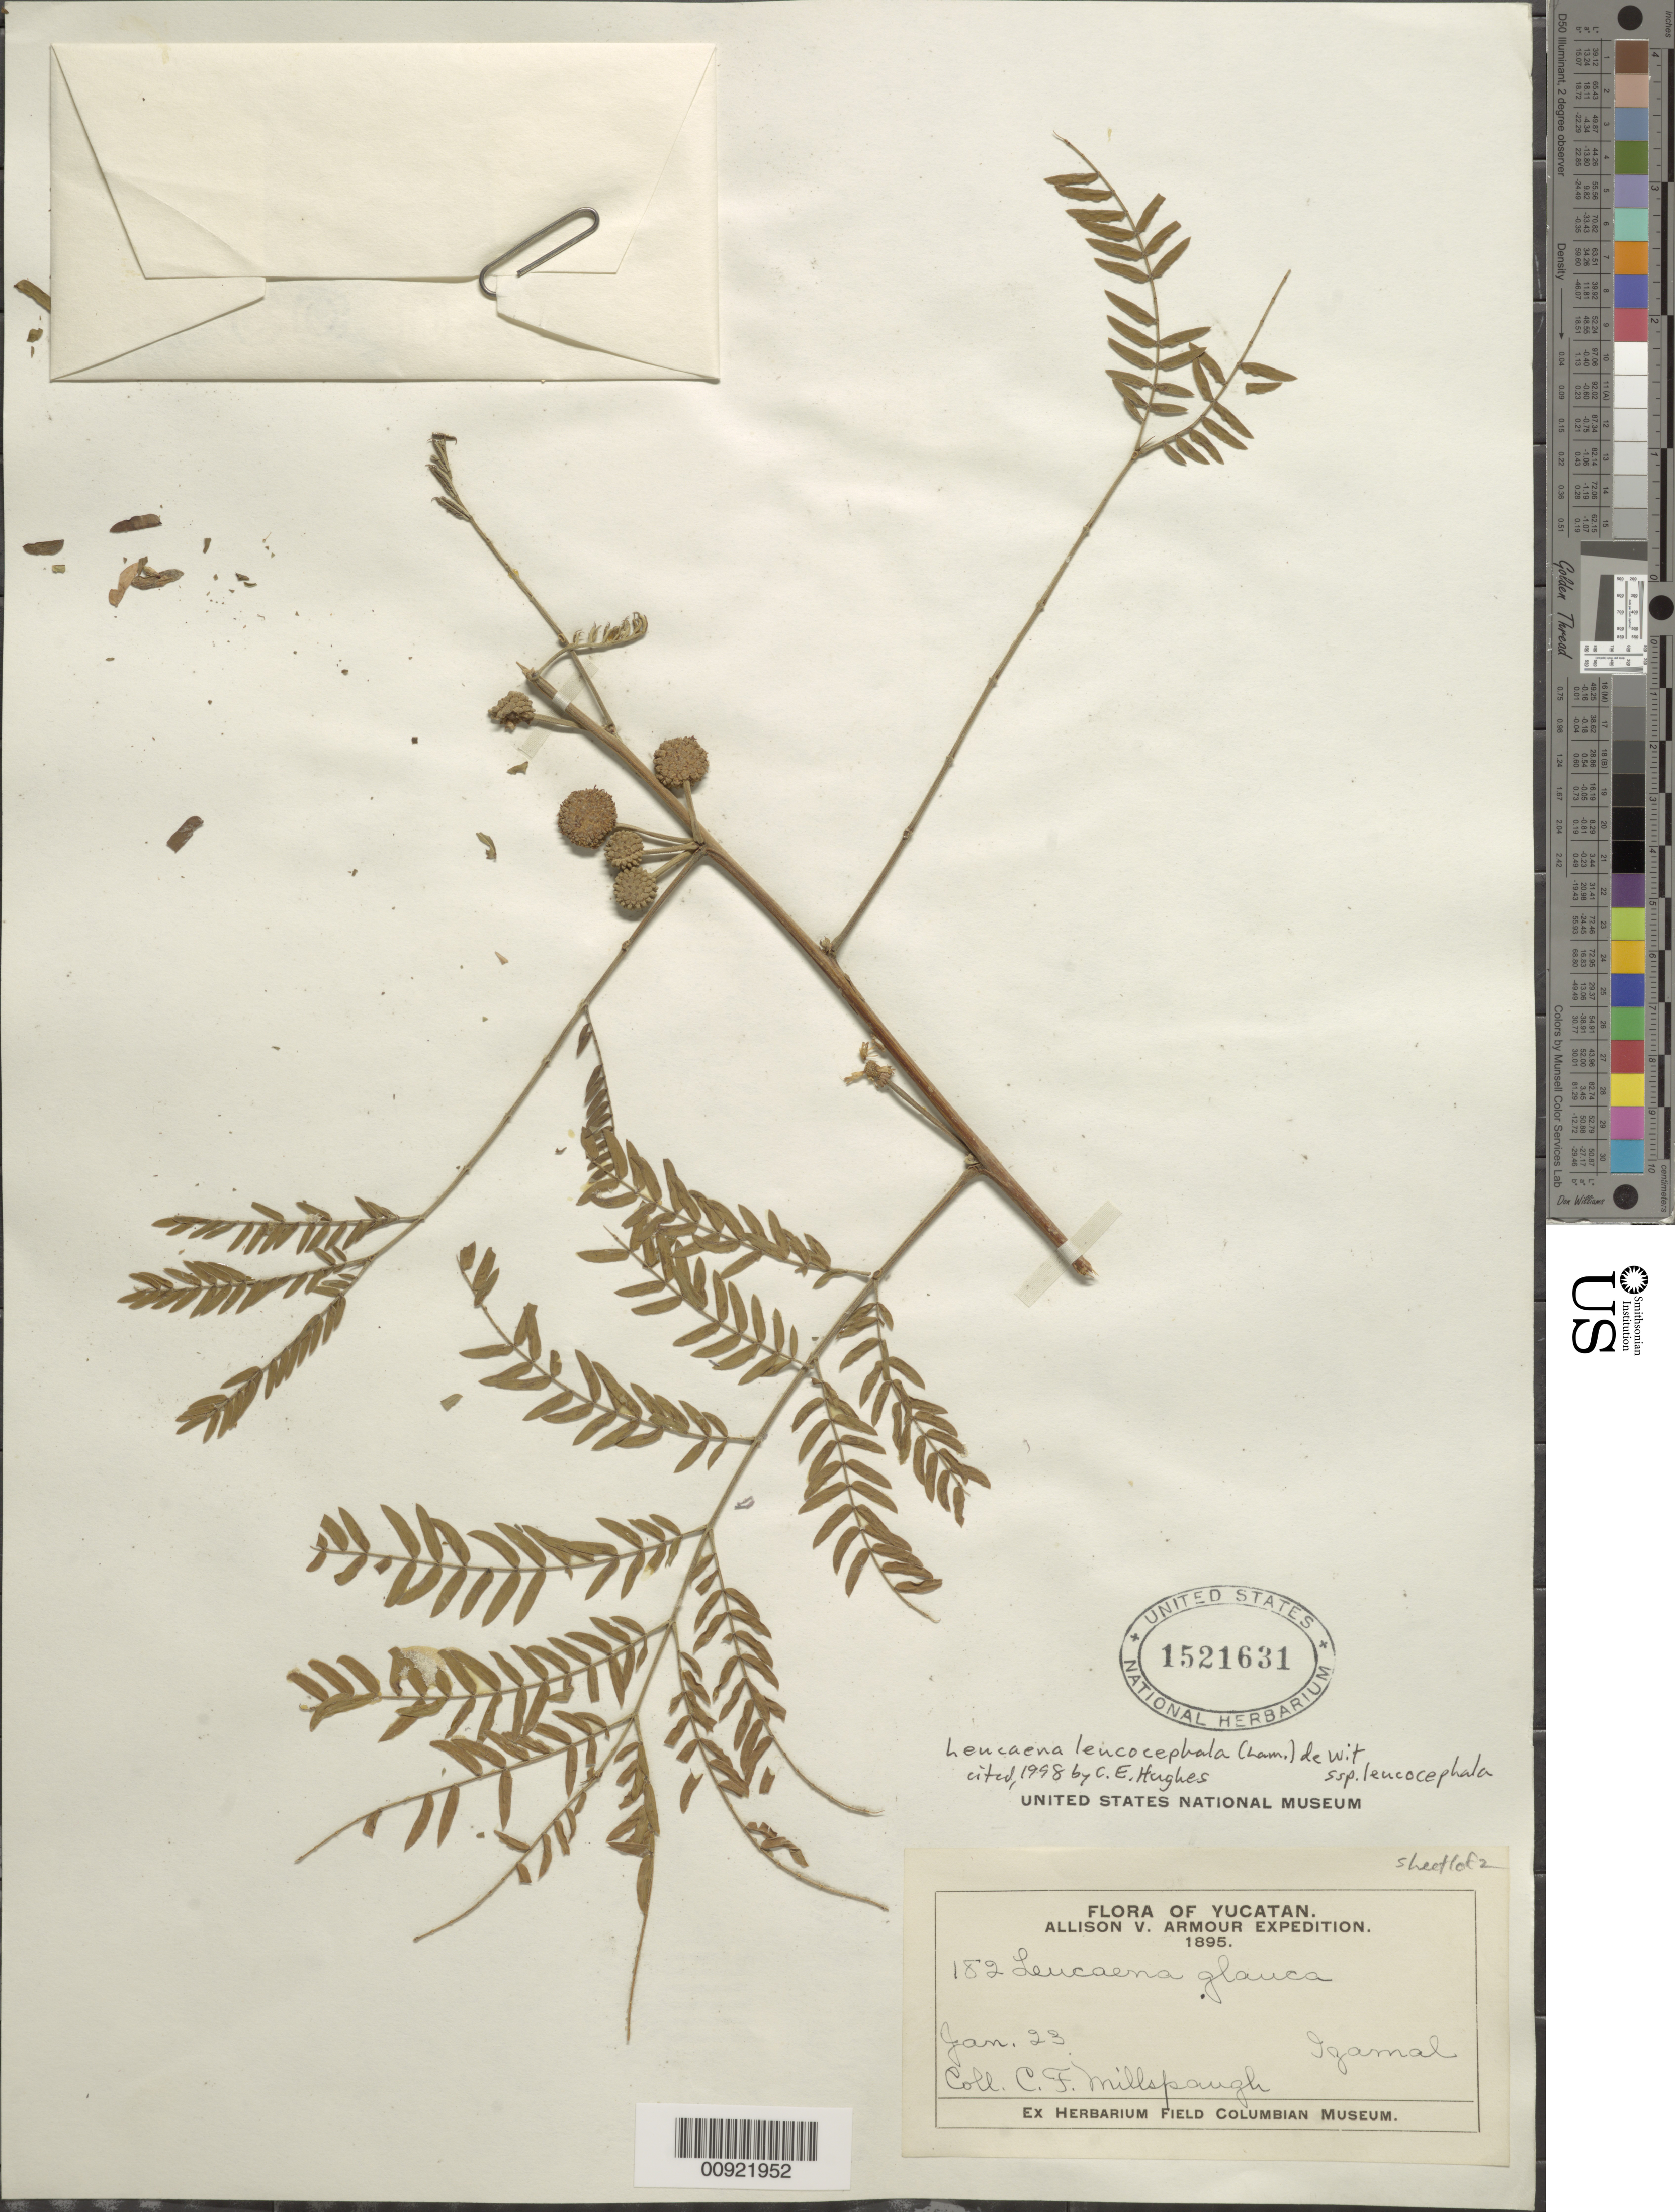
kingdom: Plantae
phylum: Tracheophyta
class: Magnoliopsida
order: Fabales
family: Fabaceae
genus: Leucaena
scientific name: Leucaena leucocephala subsp. leucocephala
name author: (Lam.) de Wit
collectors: C. F. Millspaugh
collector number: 182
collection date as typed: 23 Jan 1895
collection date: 1895-01-23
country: Mexico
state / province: Yucatán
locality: Izamal.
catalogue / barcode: US 1521631